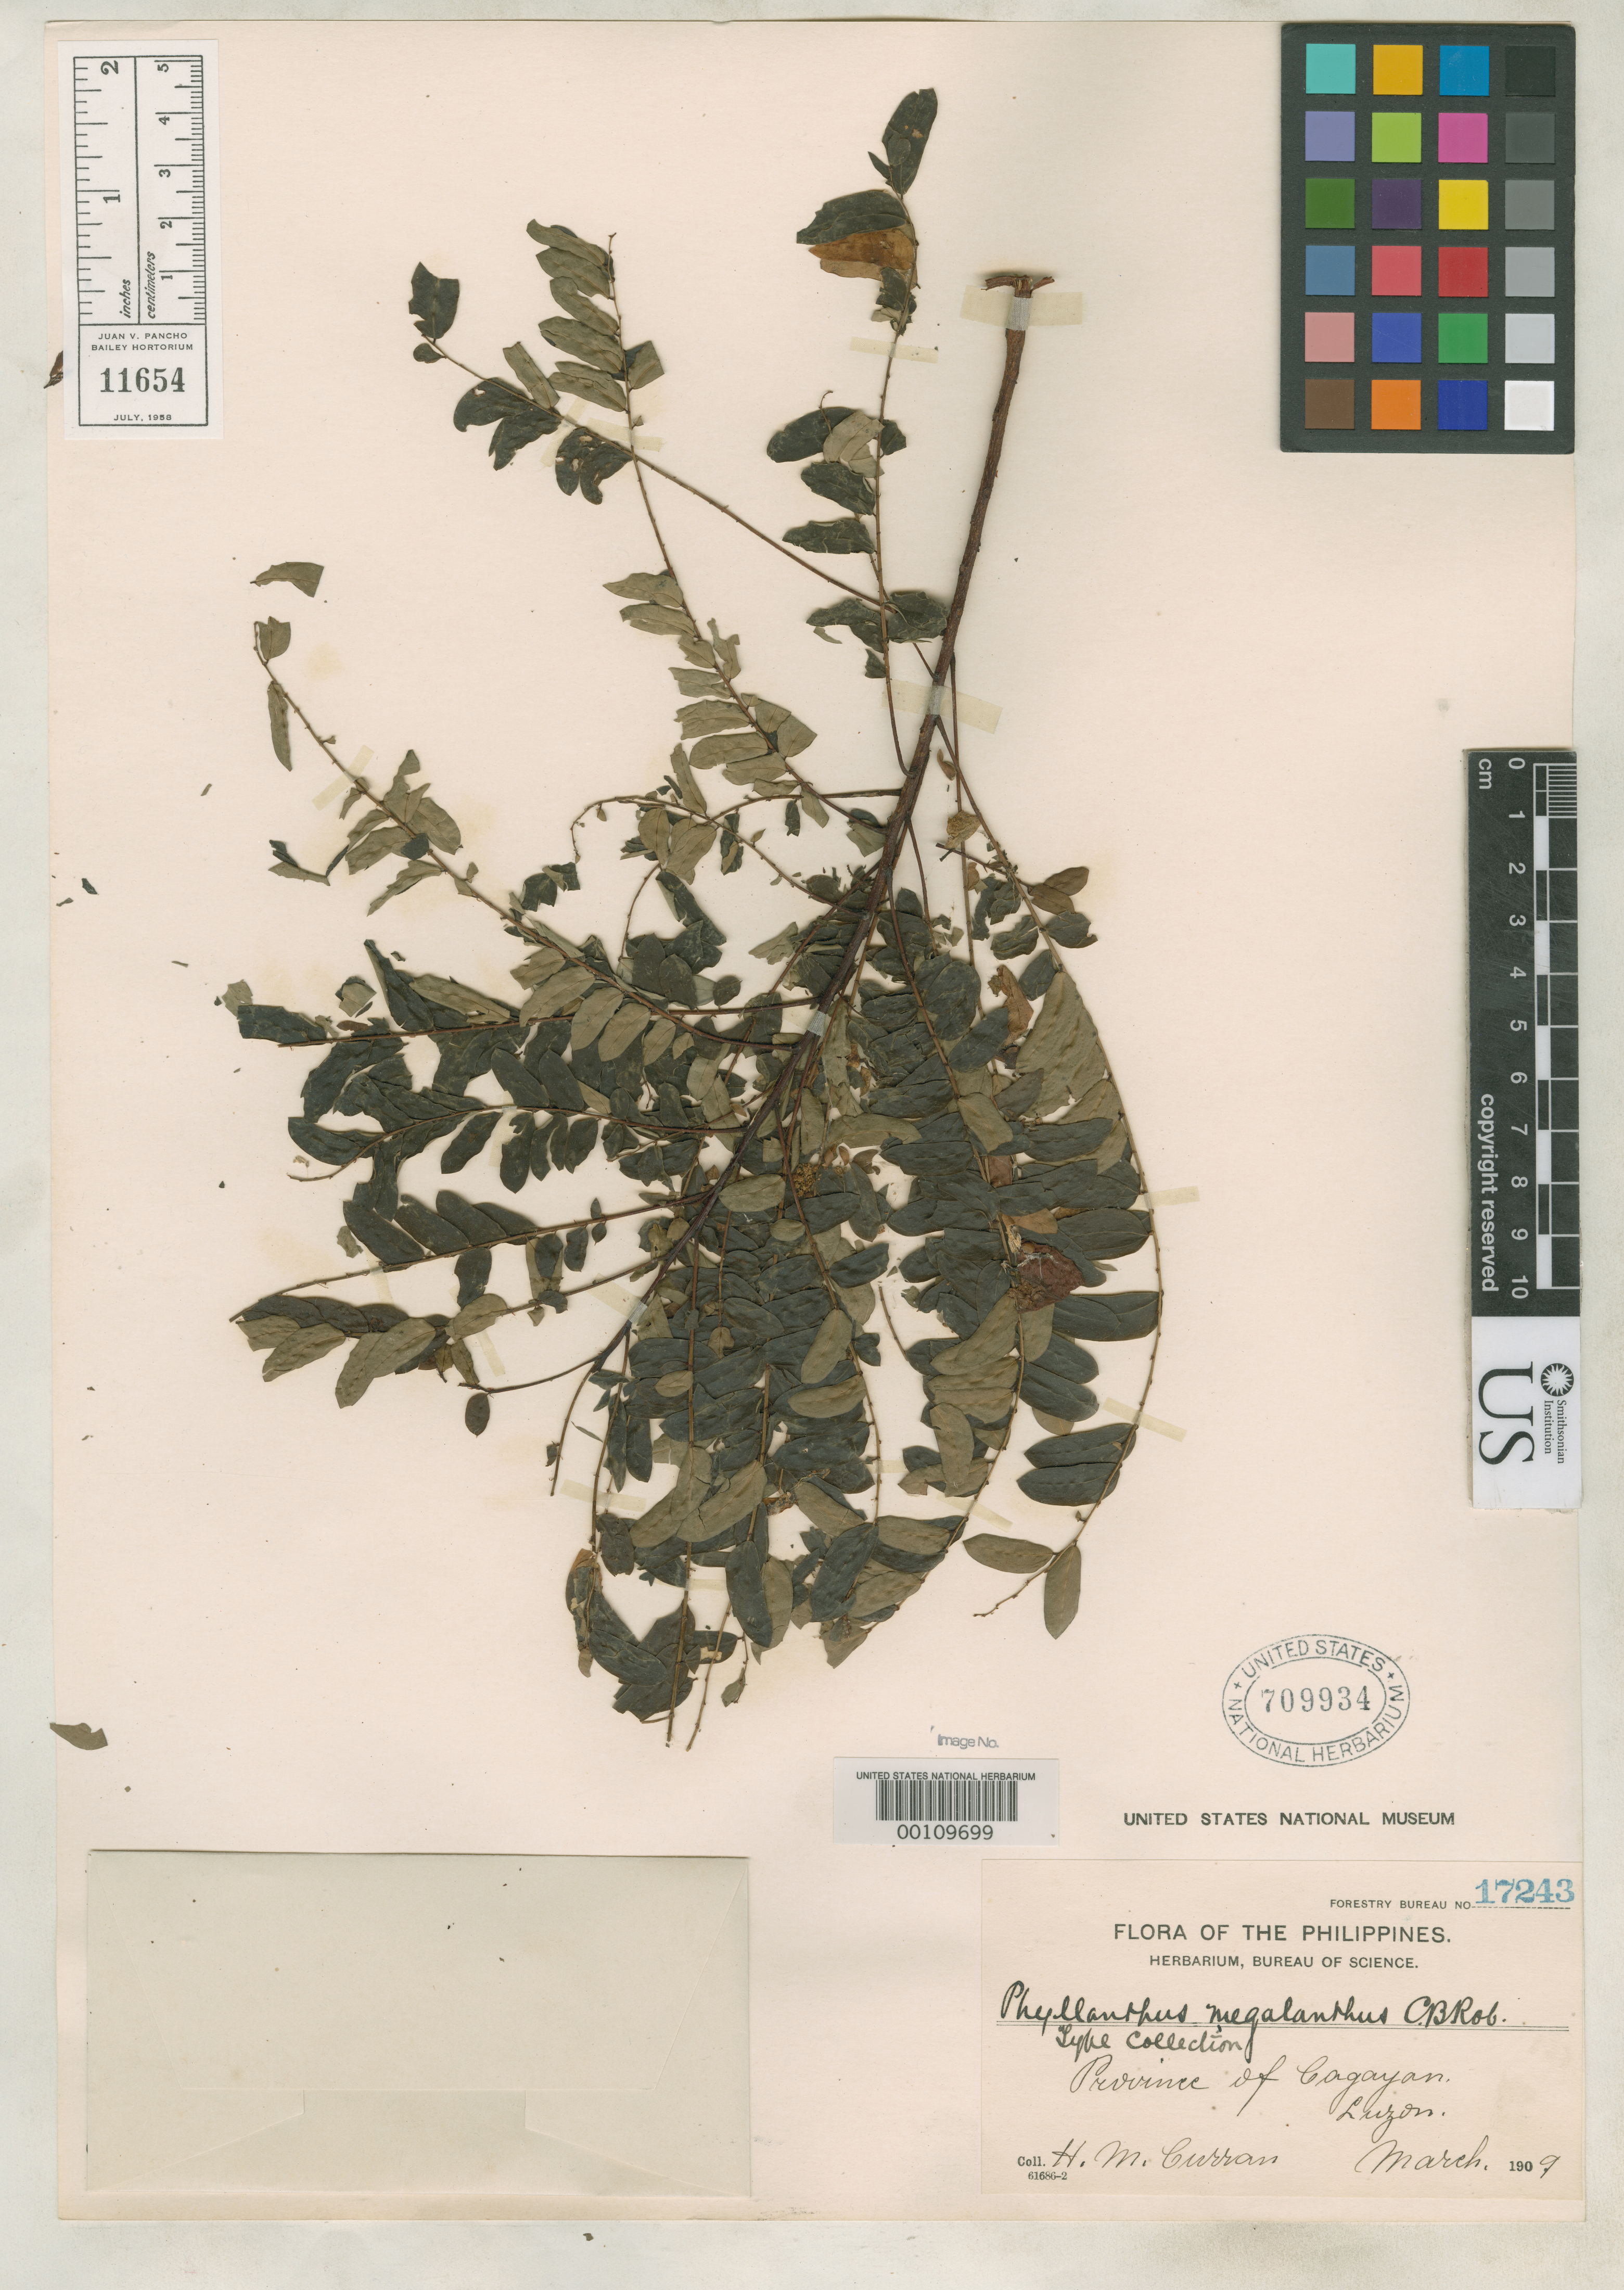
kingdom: Plantae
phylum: Tracheophyta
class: Magnoliopsida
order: Malpighiales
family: Phyllanthaceae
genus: Phyllanthus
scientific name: Phyllanthus megalanthus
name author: C.B. Rob.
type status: Isotype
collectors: H. M. Curran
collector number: For. Bur. 17243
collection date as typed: Mar 1909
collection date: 1909-03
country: Philippines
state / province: Cagayan Valley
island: Luzon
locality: Cagayan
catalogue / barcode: US 709934